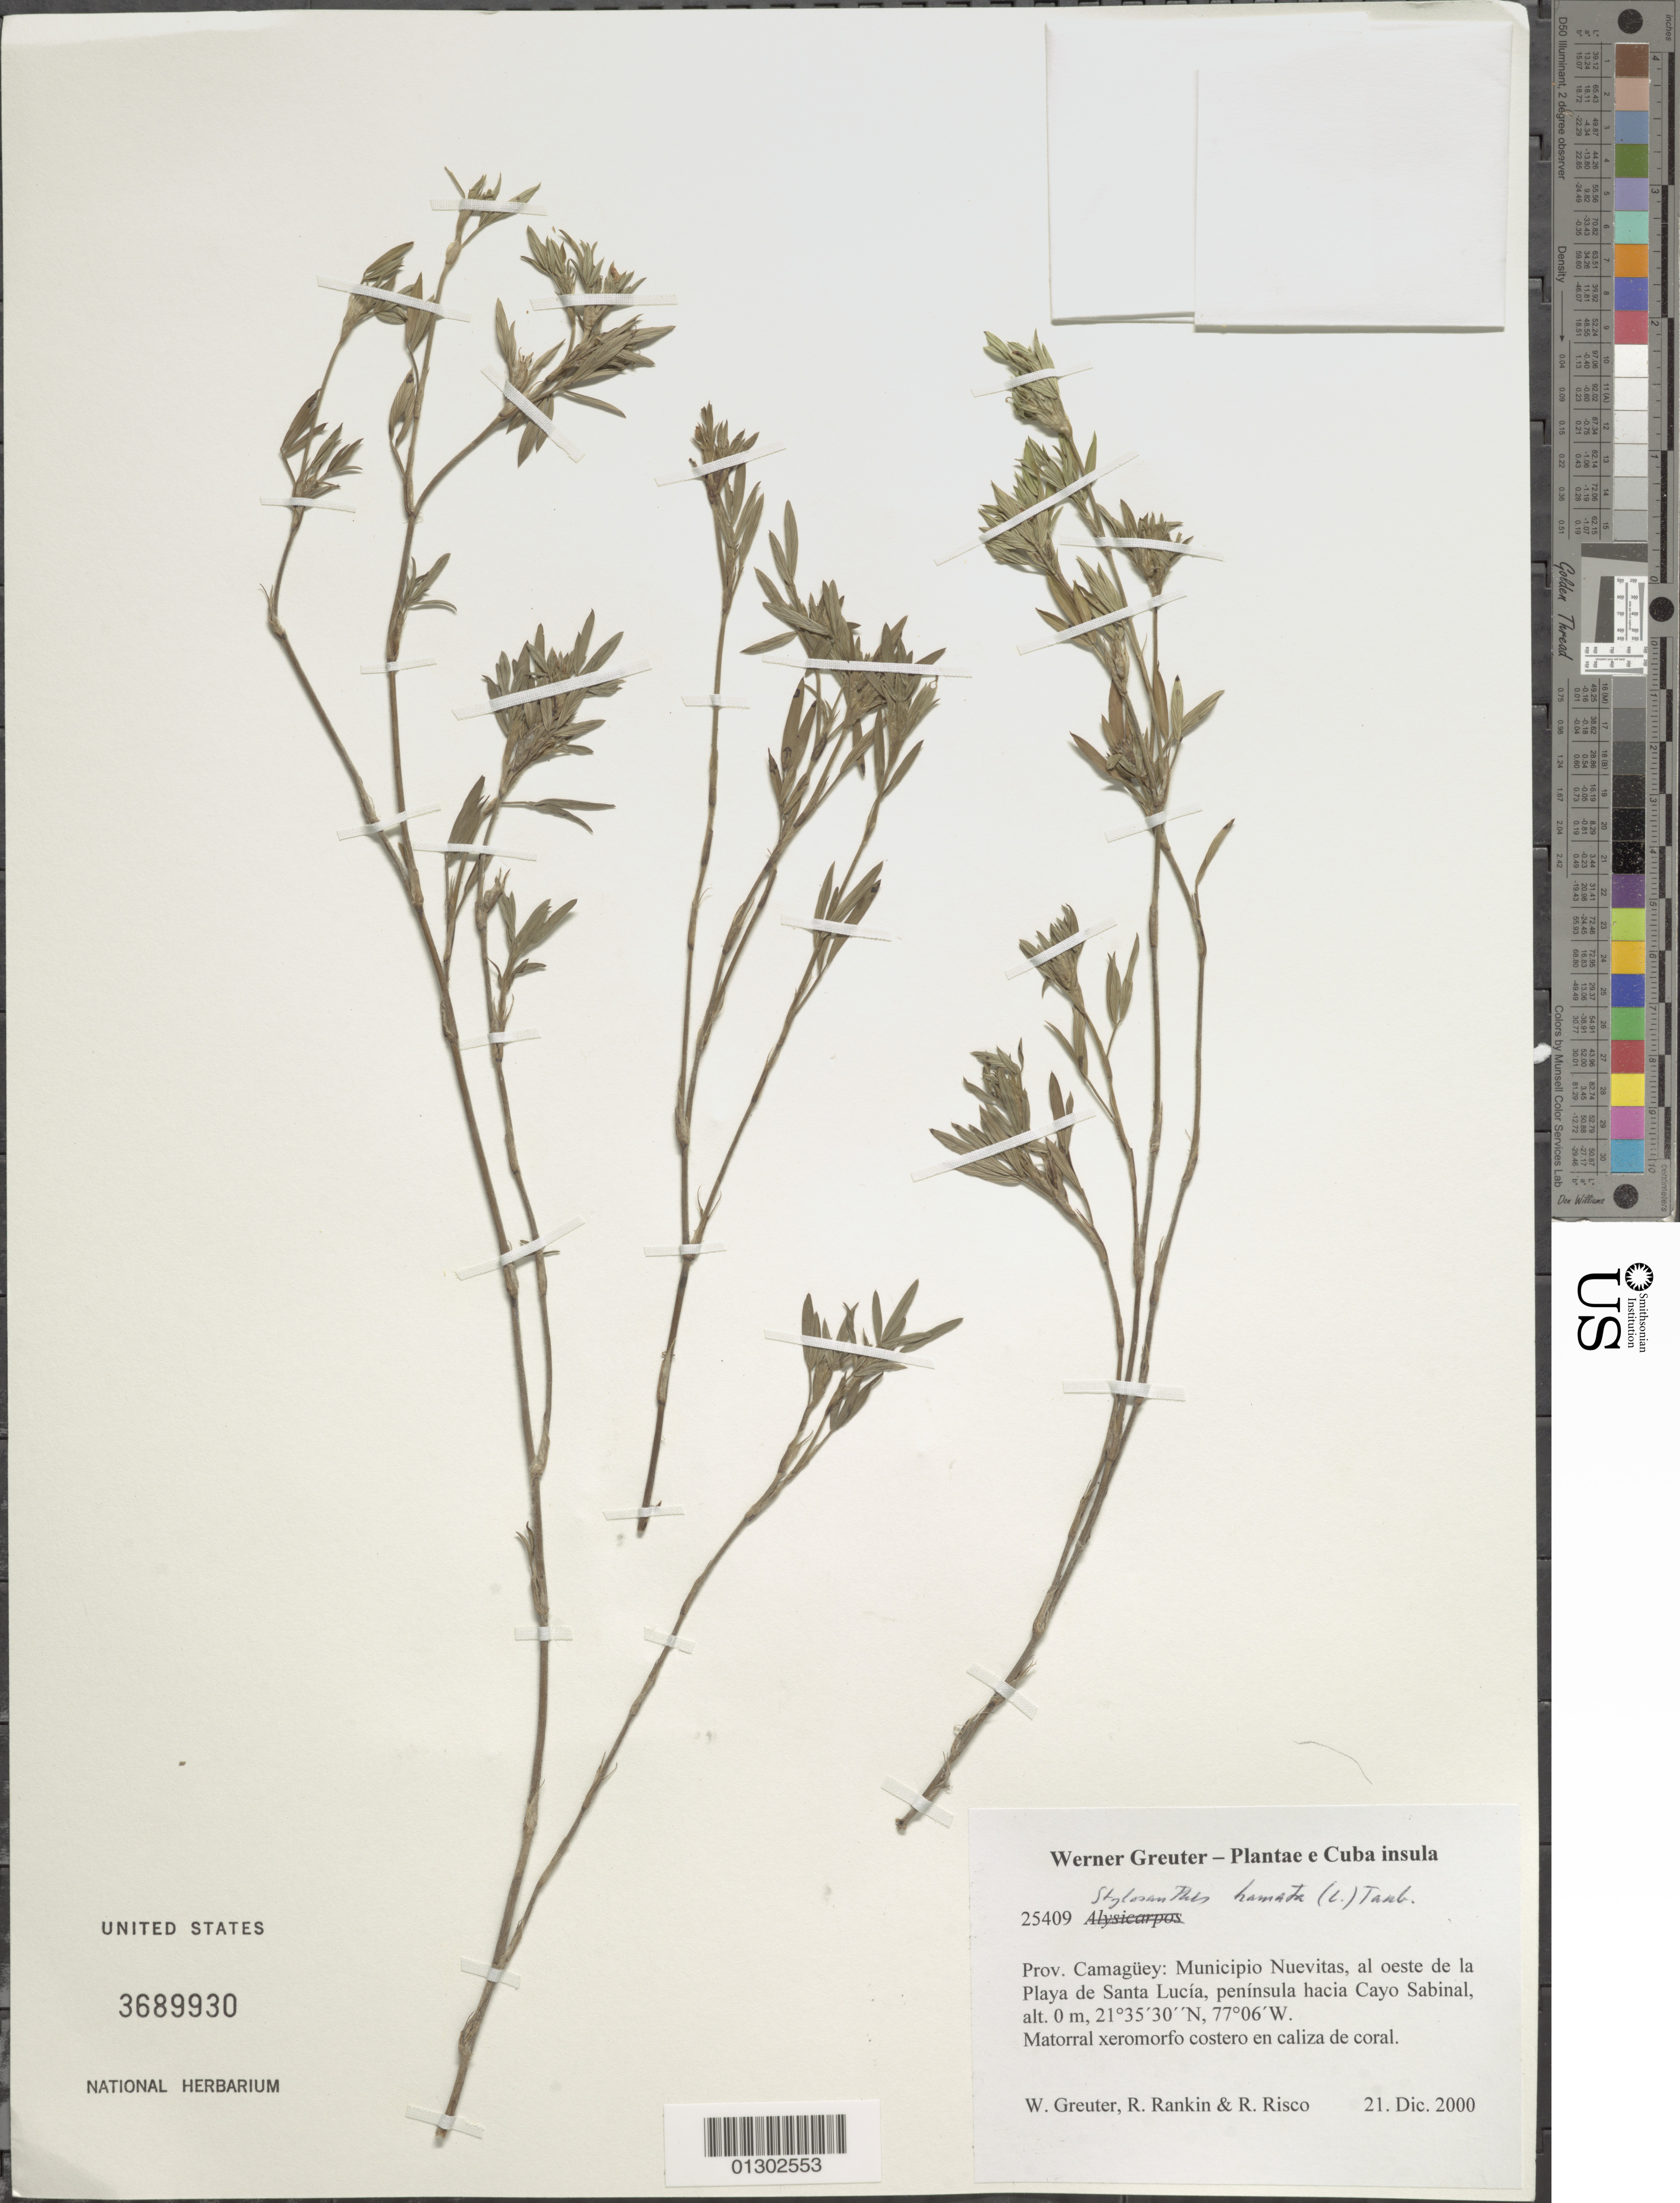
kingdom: Plantae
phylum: Tracheophyta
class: Magnoliopsida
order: Fabales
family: Fabaceae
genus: Stylosanthes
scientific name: Stylosanthes hamata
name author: (L.) Taub.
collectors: W. R. Greuter, R. Rankin Rodriguez & R. Risco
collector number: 25409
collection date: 2000-12-21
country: Cuba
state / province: Camagüey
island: Cuba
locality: Municipio Nuevitas, al oeste de la Playa de Santa Lucía, península hacia Cayo Sabinal.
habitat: Matorral xeromorfo costero en caliza de coral.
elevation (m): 0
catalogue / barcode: US 3689930